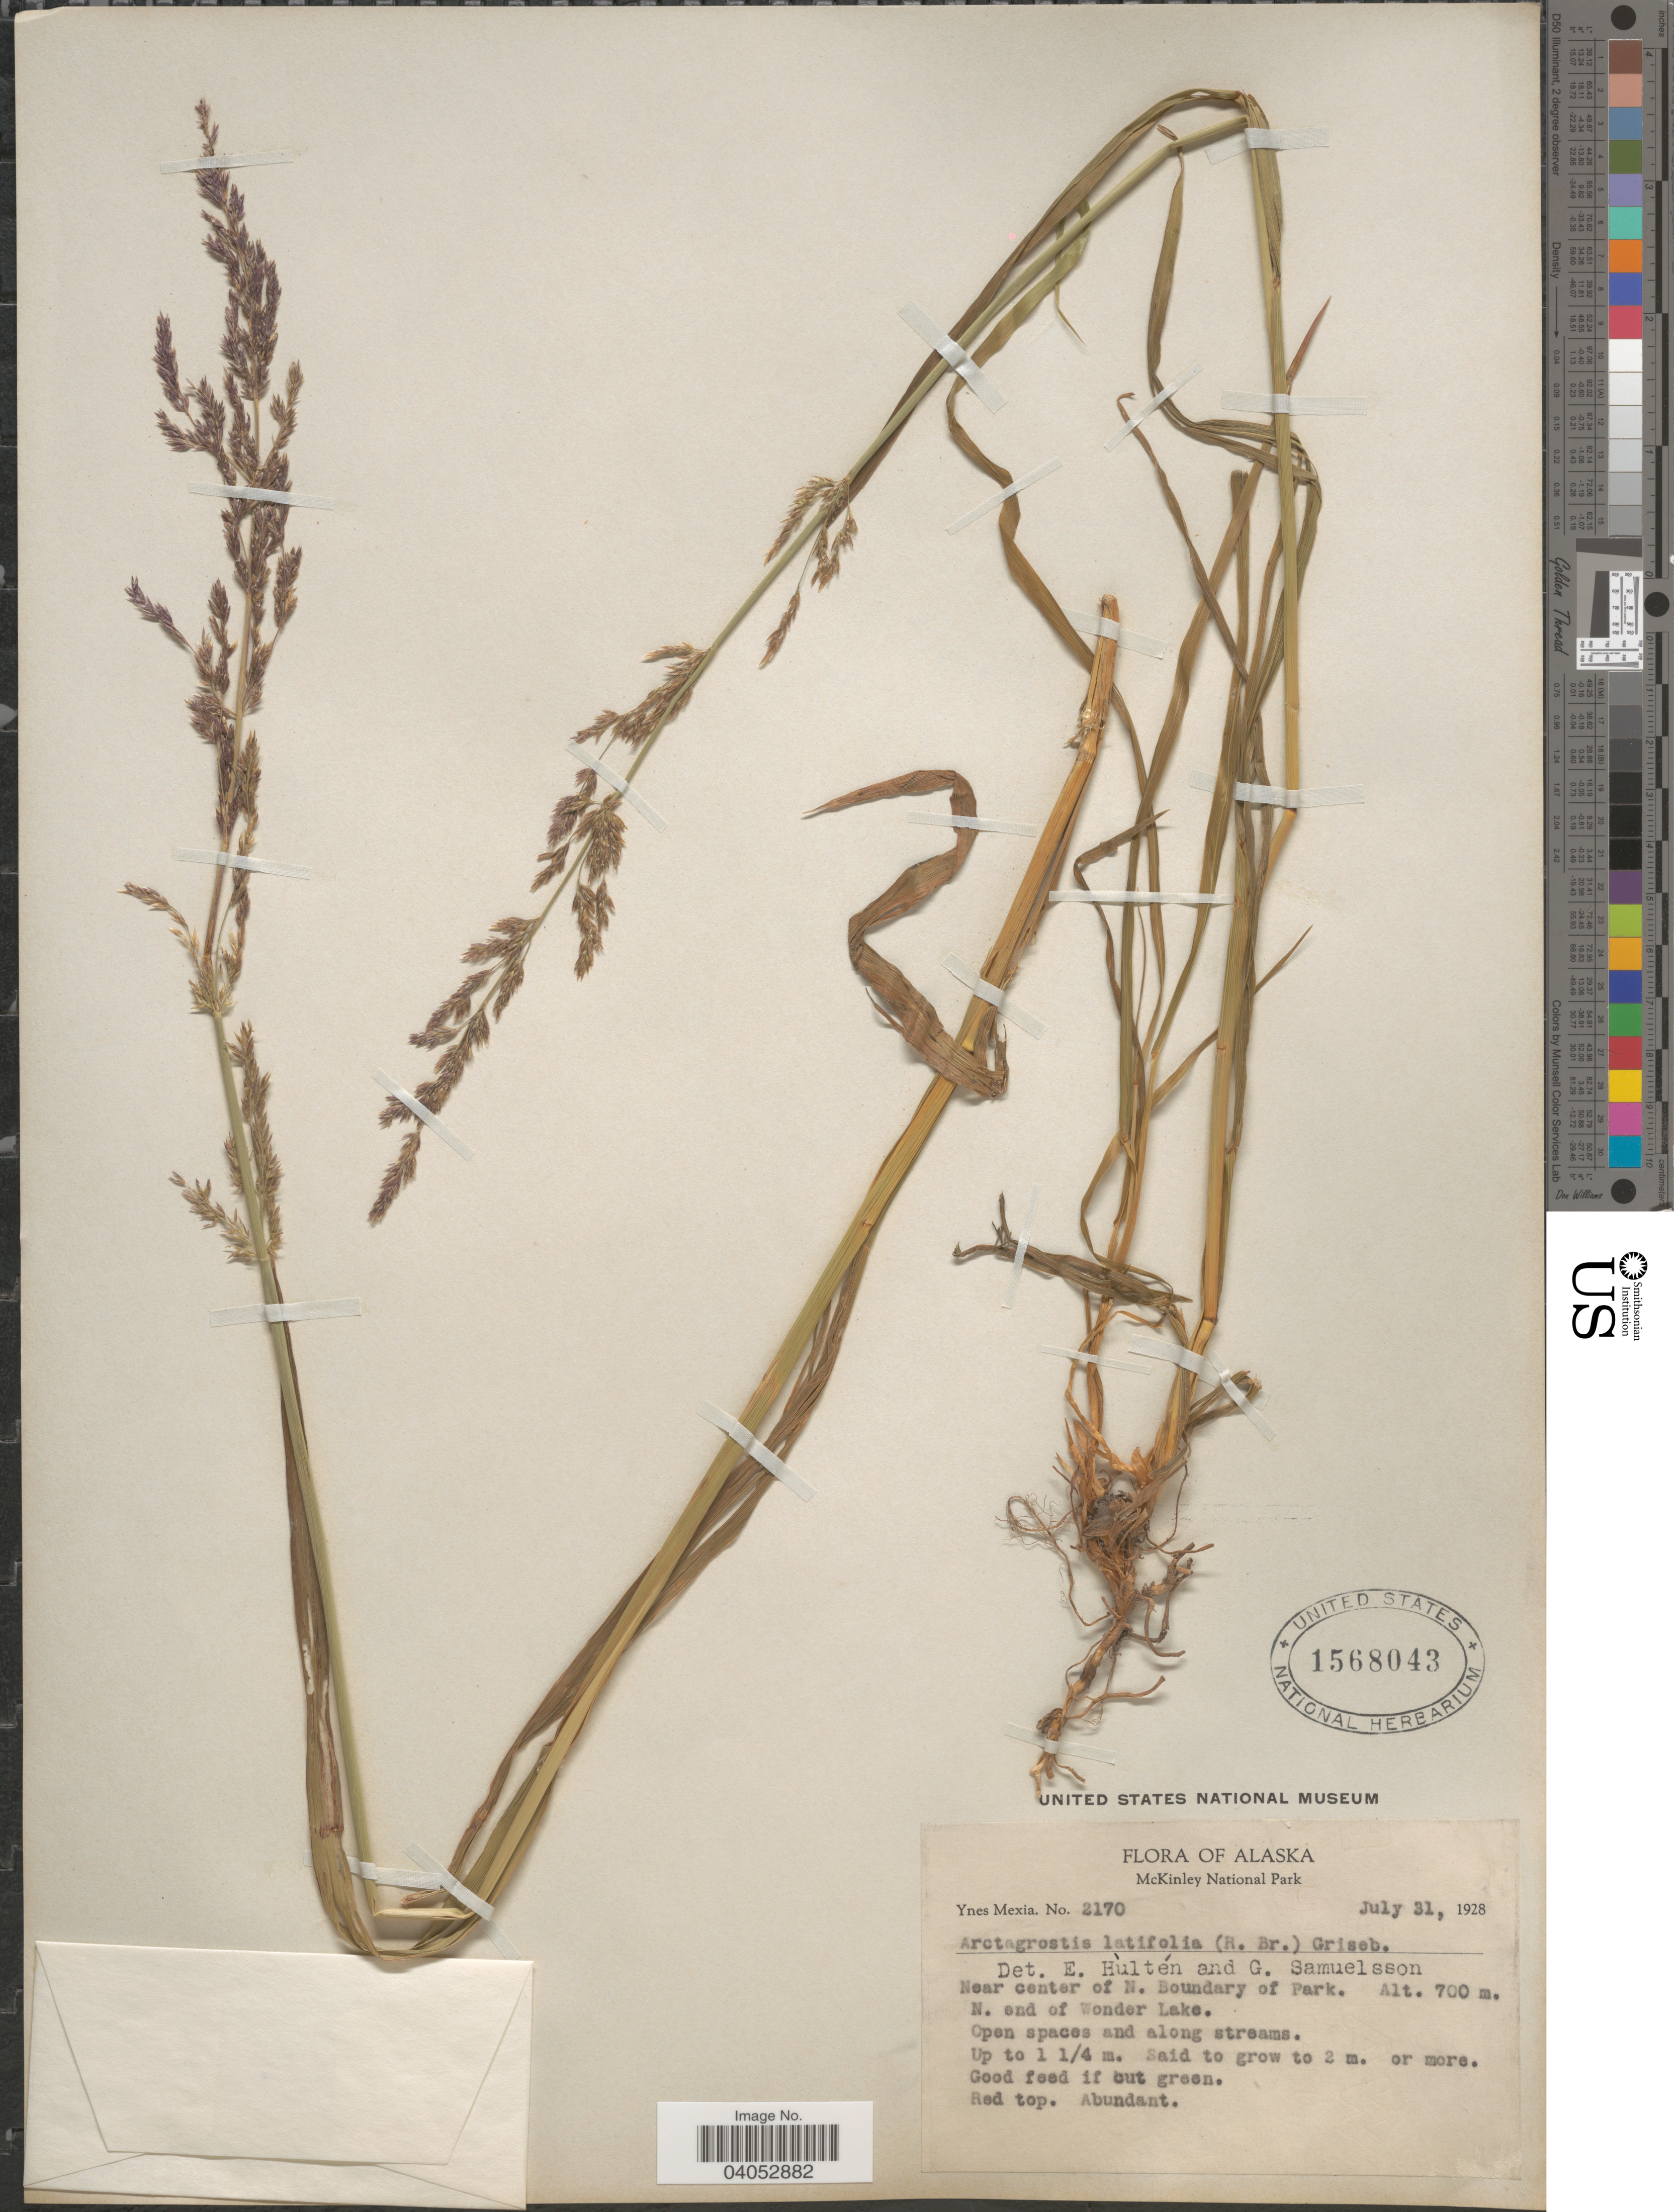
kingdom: Plantae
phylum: Tracheophyta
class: Liliopsida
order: Poales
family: Poaceae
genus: Arctagrostis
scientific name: Arctagrostis latifolia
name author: (R. Br.) Griseb.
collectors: Y. Mexia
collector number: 2170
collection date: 1928-07-31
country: United States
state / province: Alaska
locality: McKinley National Park. Near center of N. Boundary of Park. N. end of Wonder Lake.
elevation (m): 700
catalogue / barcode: US 1568043